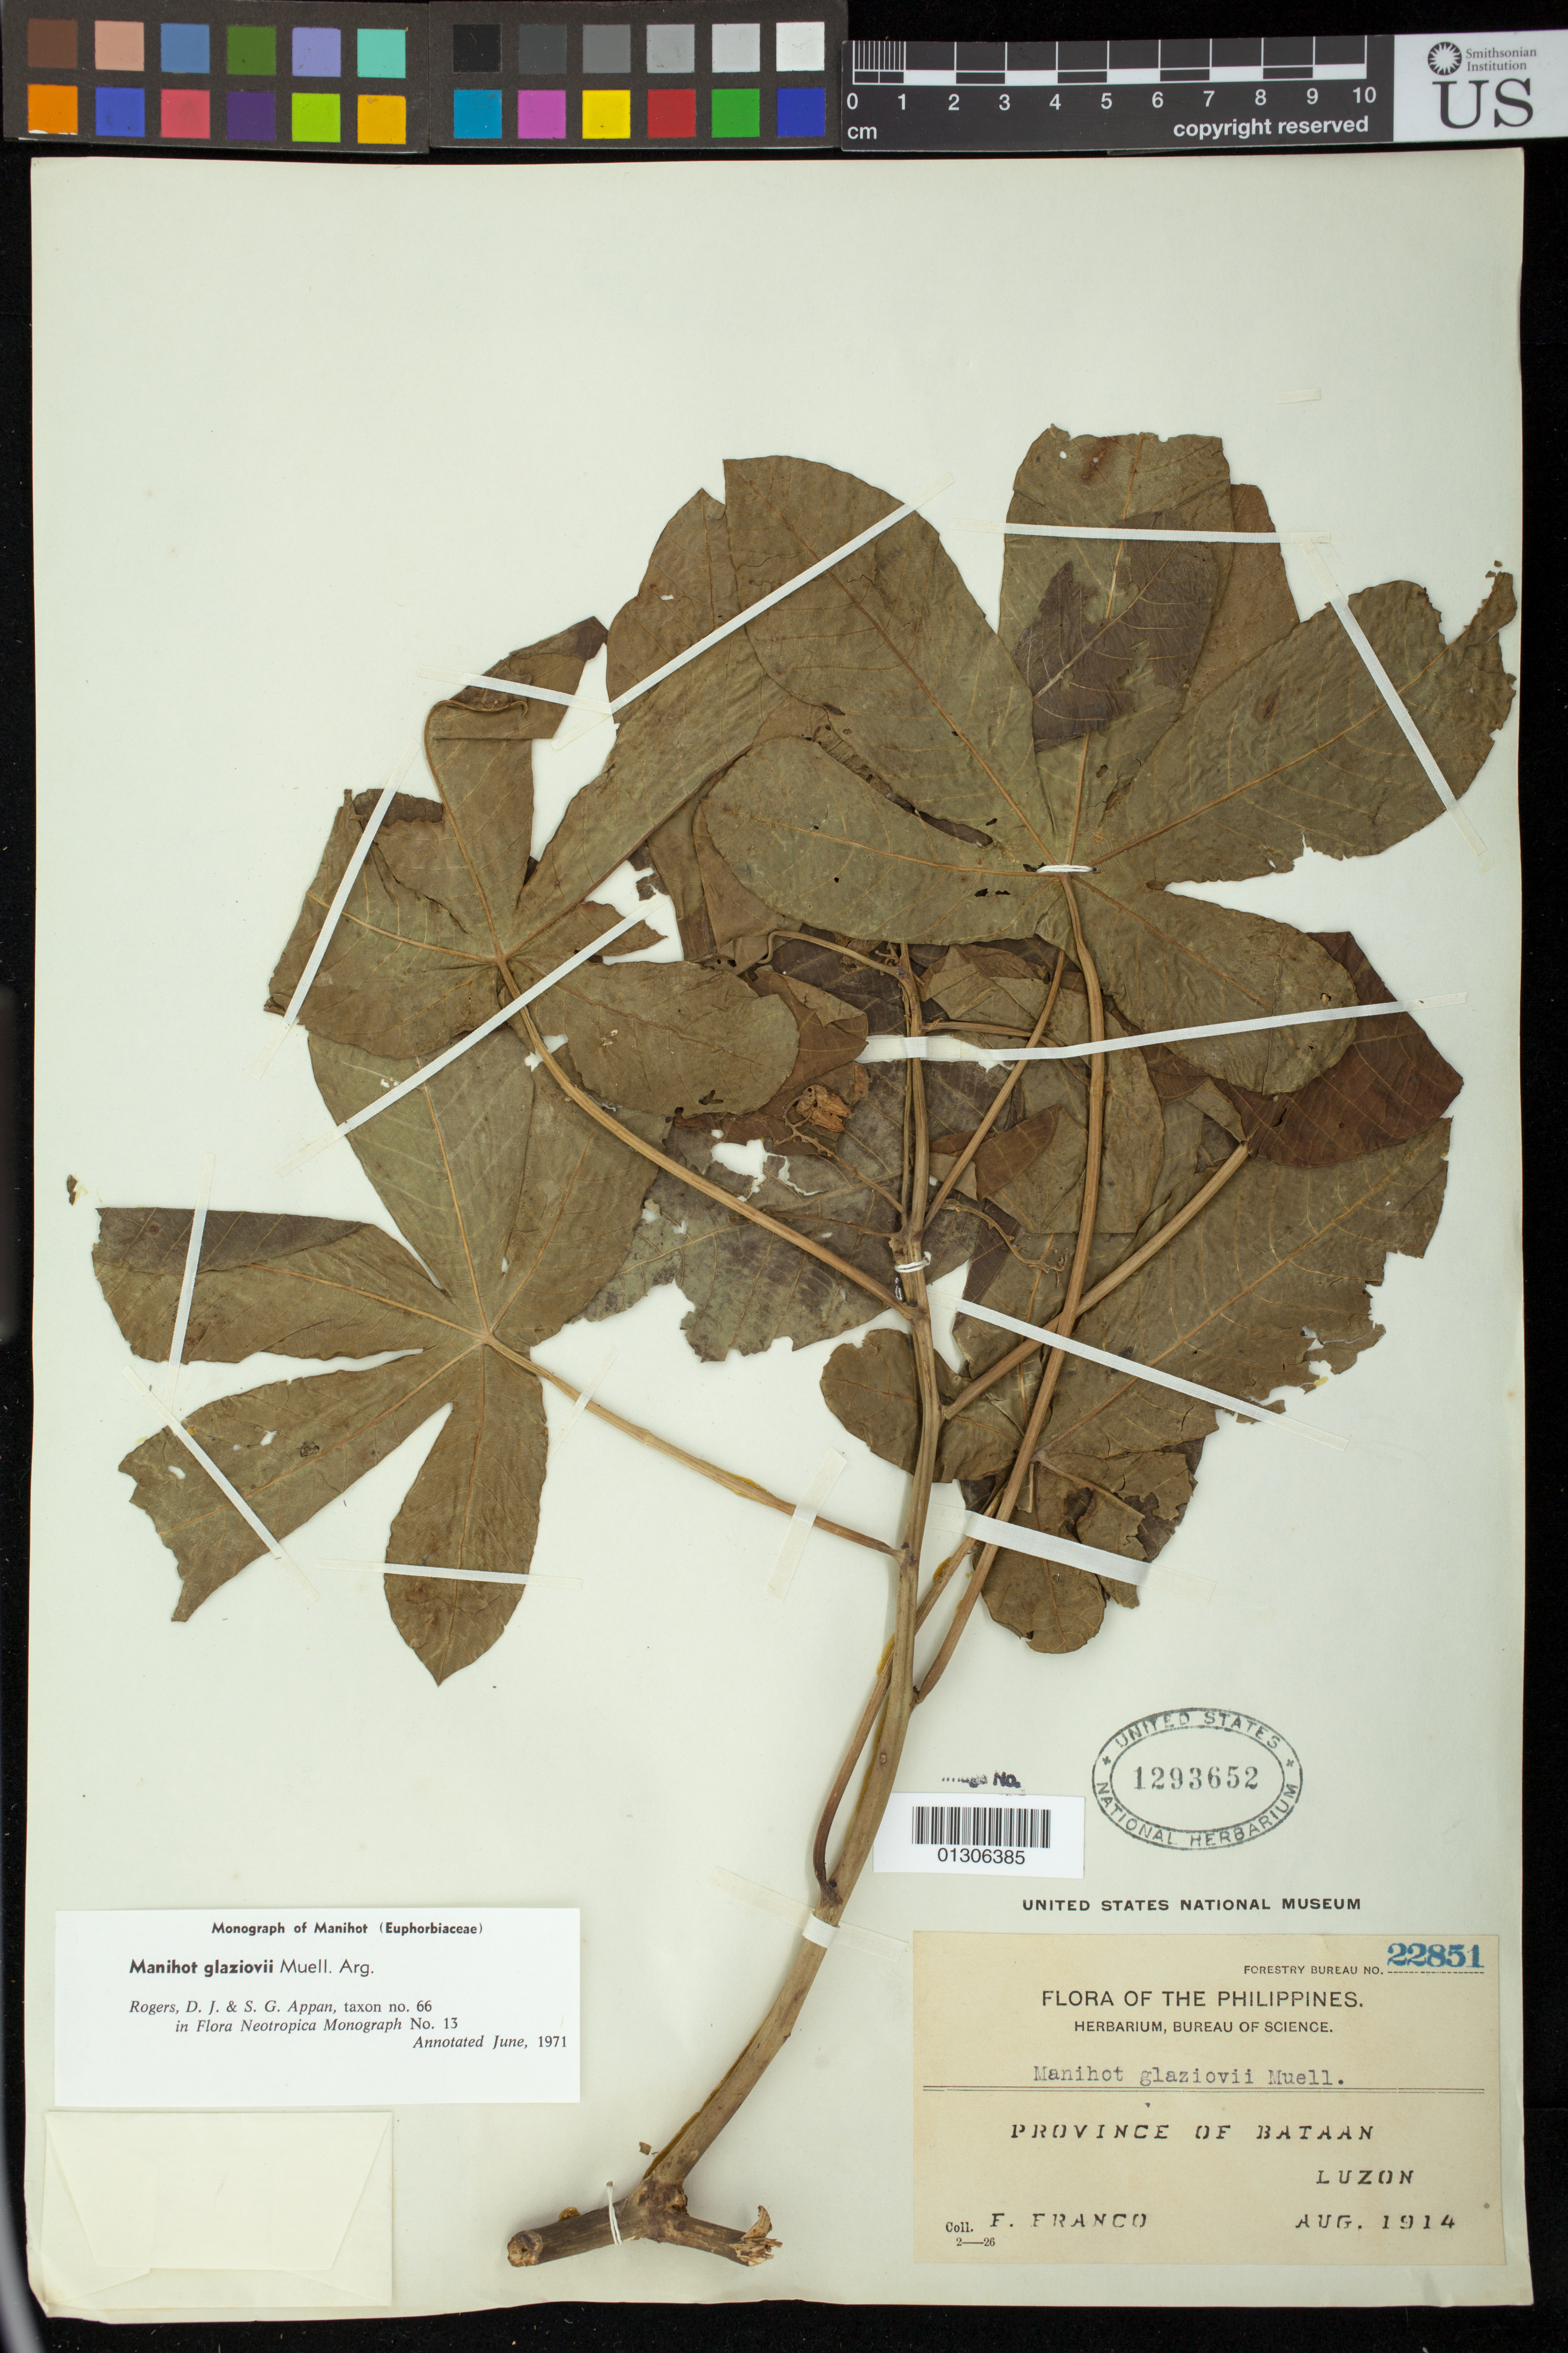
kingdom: Plantae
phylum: Tracheophyta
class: Magnoliopsida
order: Malpighiales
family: Euphorbiaceae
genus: Manihot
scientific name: Manihot glaziovii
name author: Müll. Arg.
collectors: F. Franco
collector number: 22851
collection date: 1914-08-01/1914-08-31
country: Philippines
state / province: Central Luzon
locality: Province of Bataan, Luzon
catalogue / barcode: US 1293652